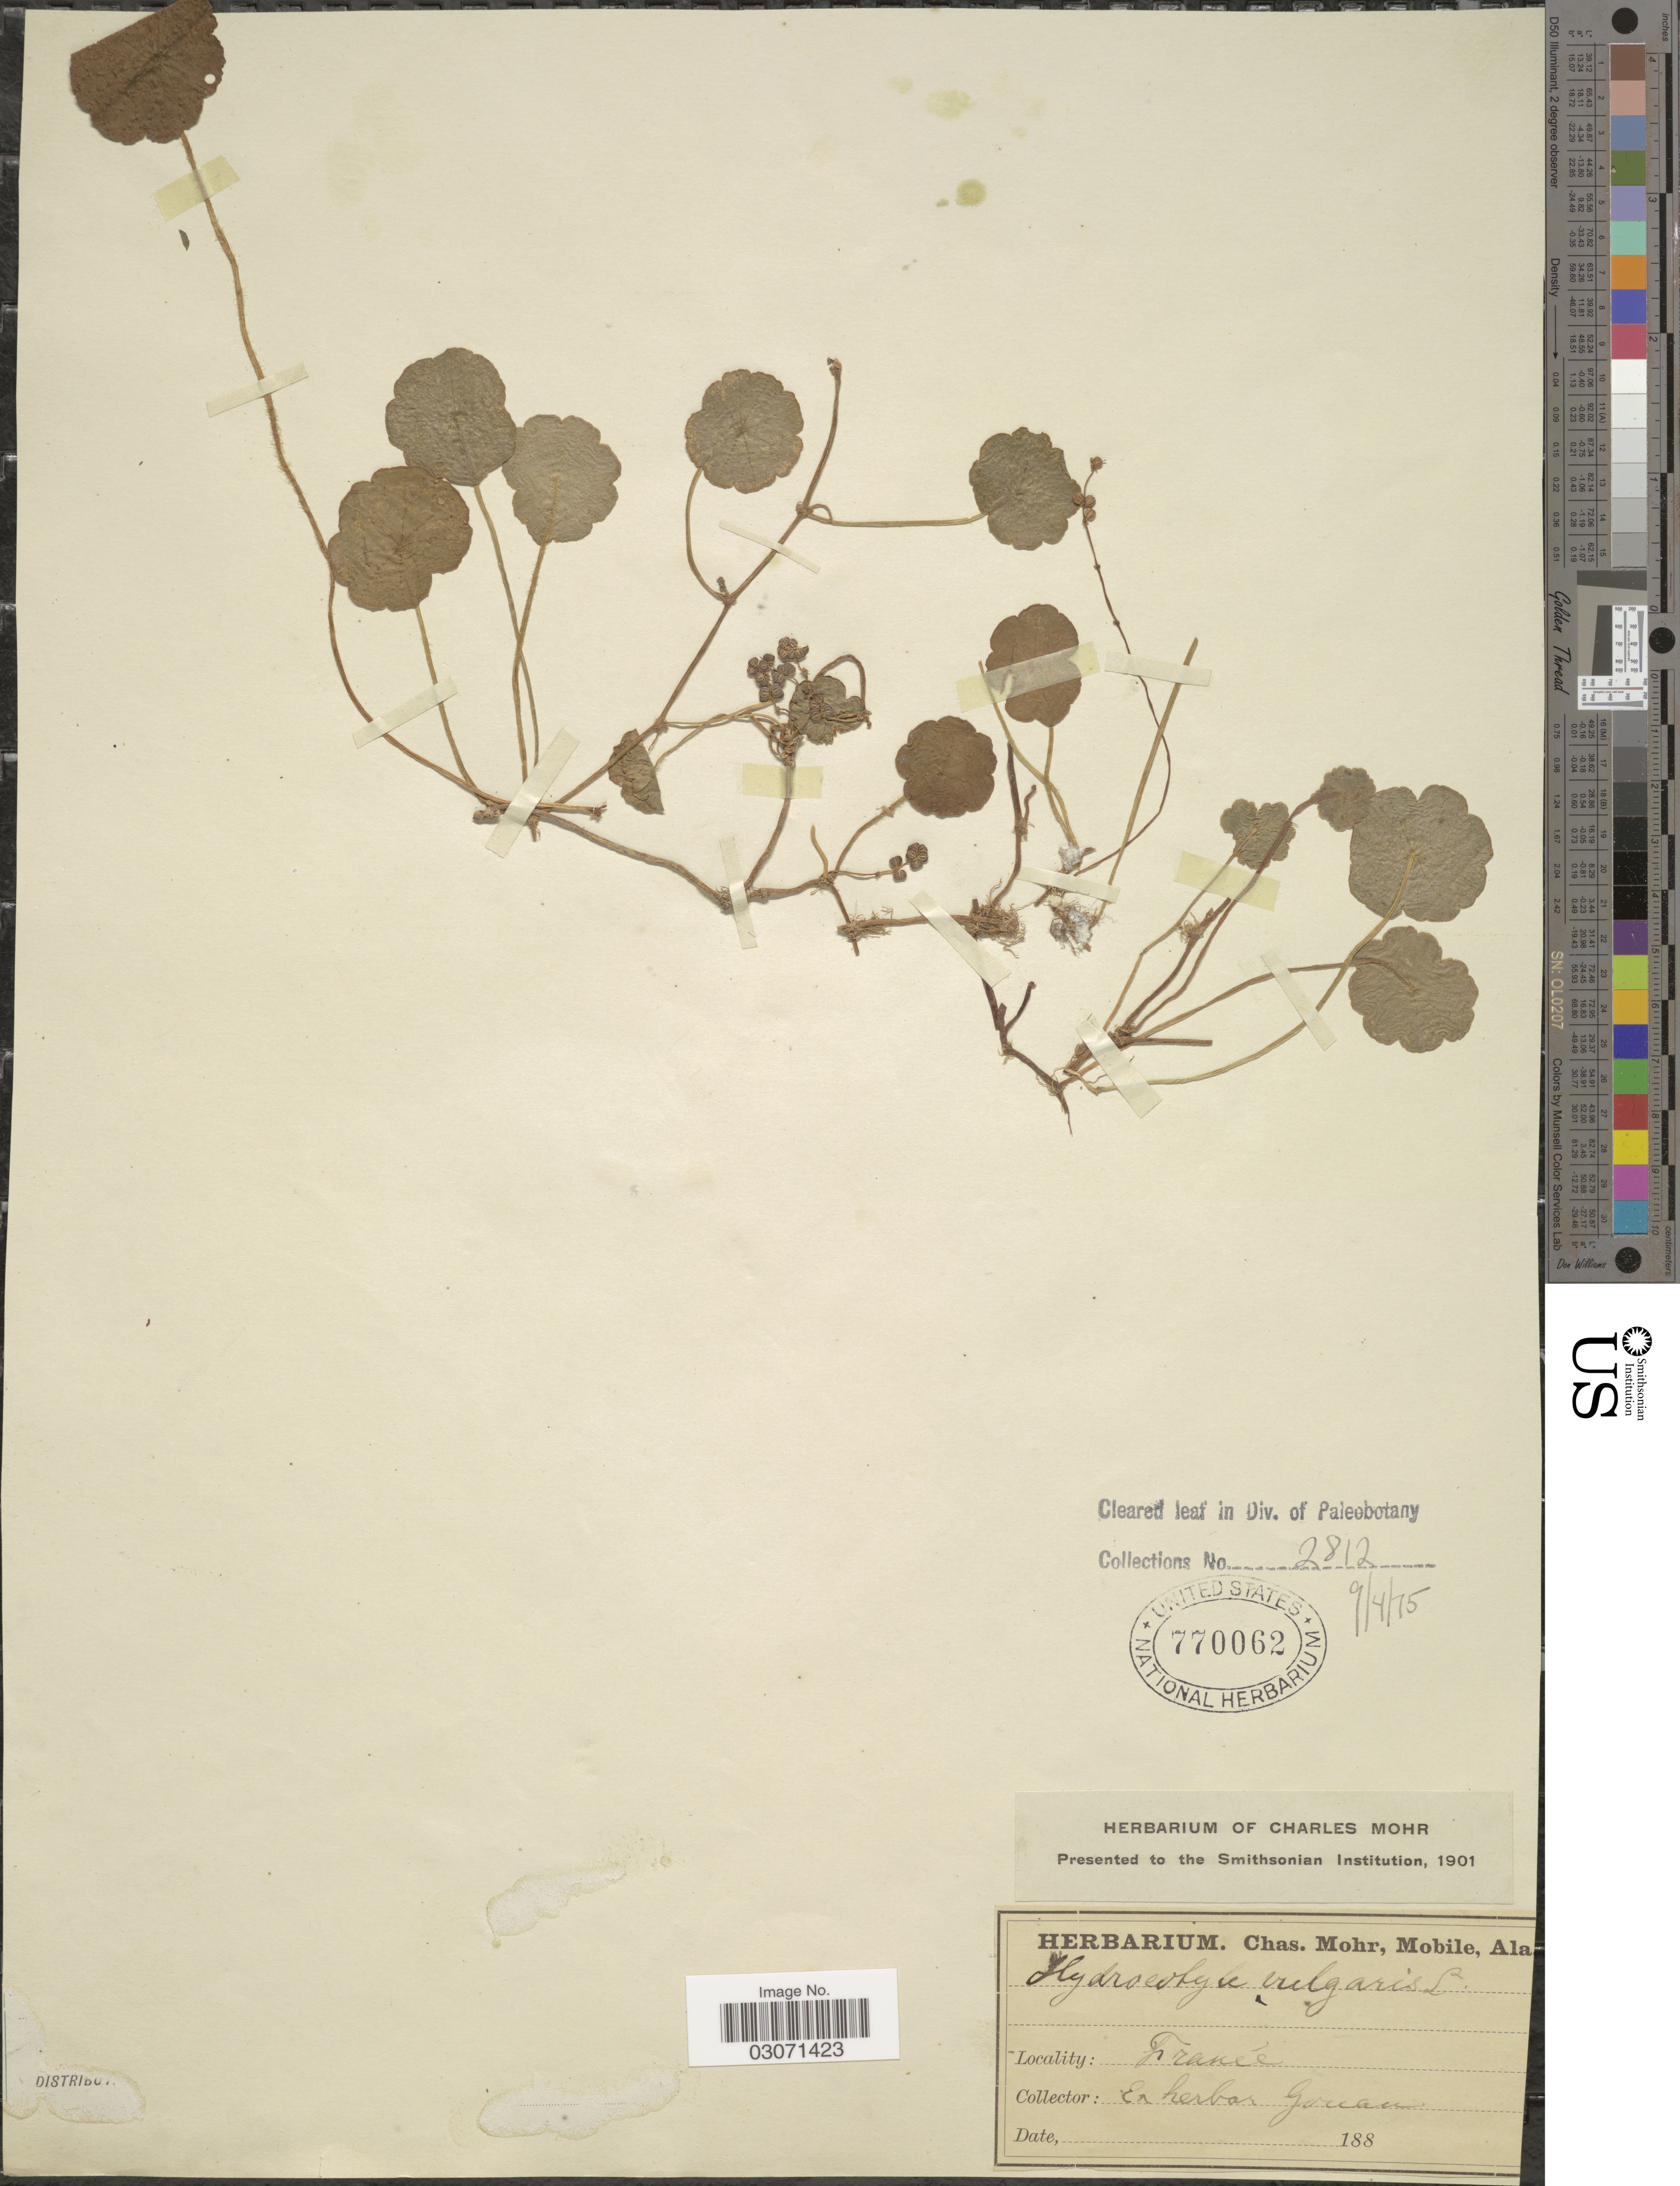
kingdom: Plantae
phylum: Tracheophyta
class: Magnoliopsida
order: Apiales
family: Araliaceae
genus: Hydrocotyle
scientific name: Hydrocotyle vulgaris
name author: L.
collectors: ex herb. Gouan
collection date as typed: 188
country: France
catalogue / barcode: US 770062